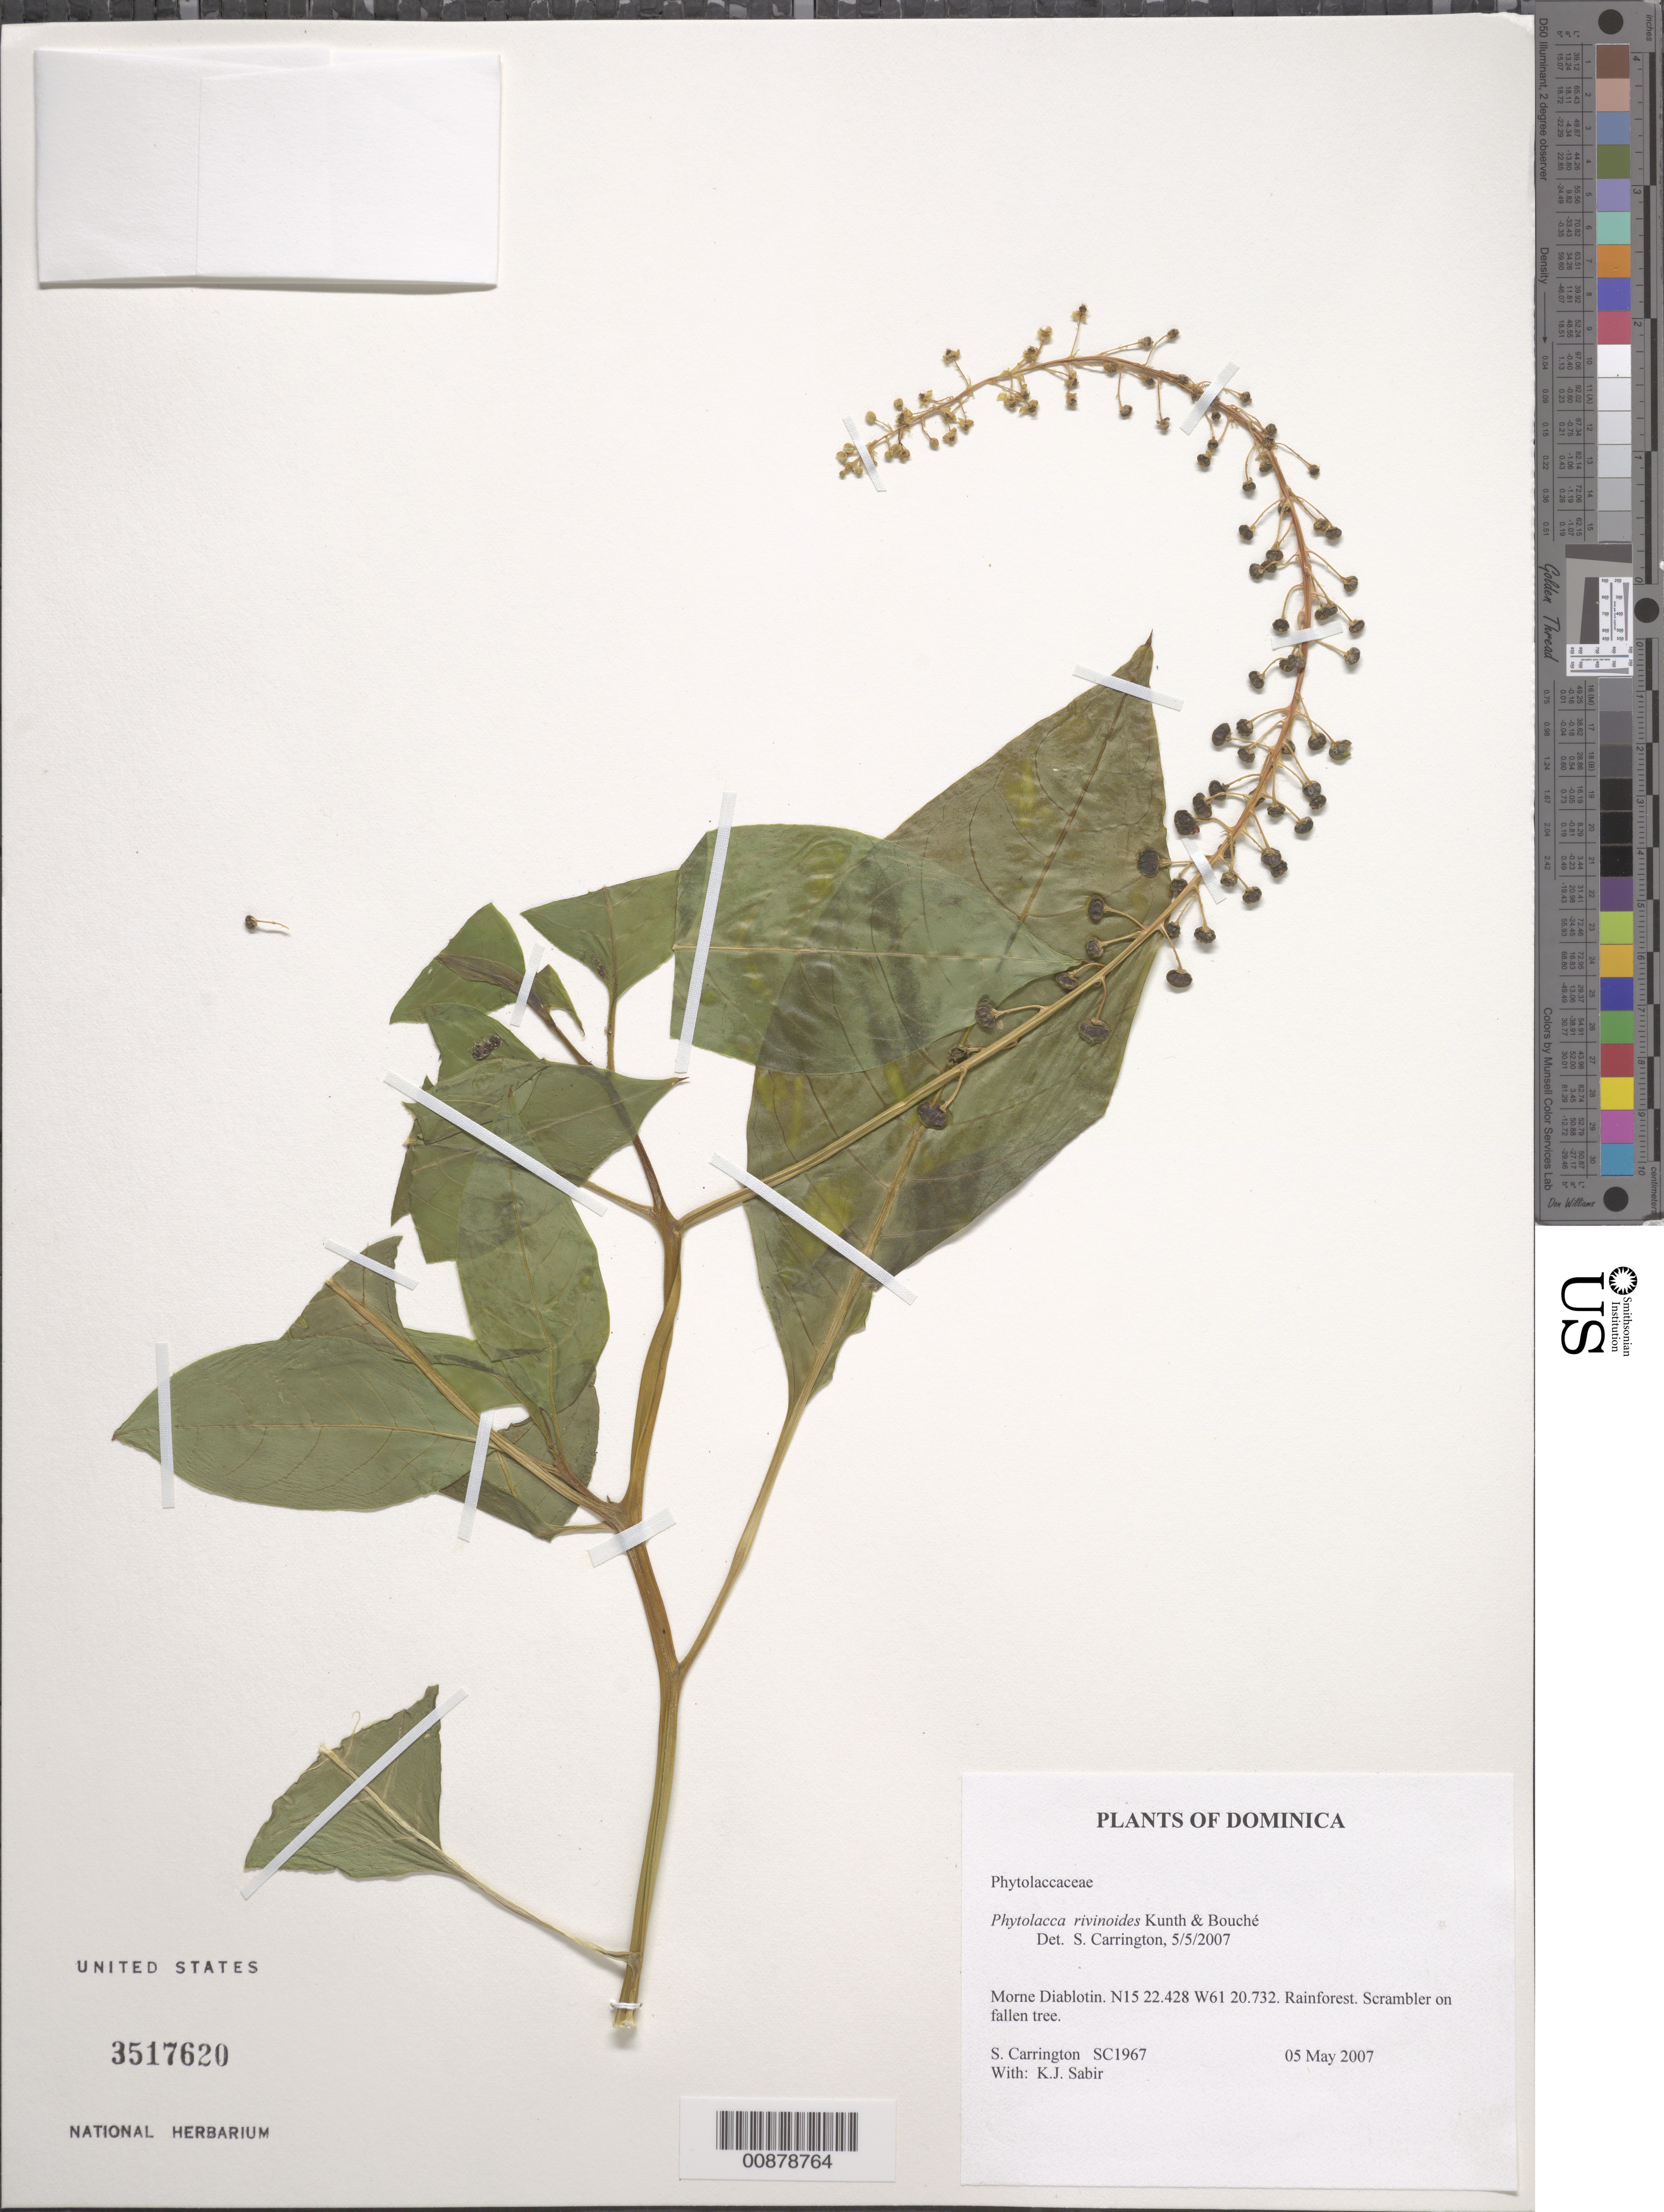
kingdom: Plantae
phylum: Tracheophyta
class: Magnoliopsida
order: Caryophyllales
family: Phytolaccaceae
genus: Phytolacca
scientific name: Phytolacca rivinoides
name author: Kunth & C.D. Bouché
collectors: C. M. S. Carrington & K. Sabir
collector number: SC 1967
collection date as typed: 05 May 2007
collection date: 2007-05-05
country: Dominica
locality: Morne Diablotin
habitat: Rainforest.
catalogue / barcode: US 3517620